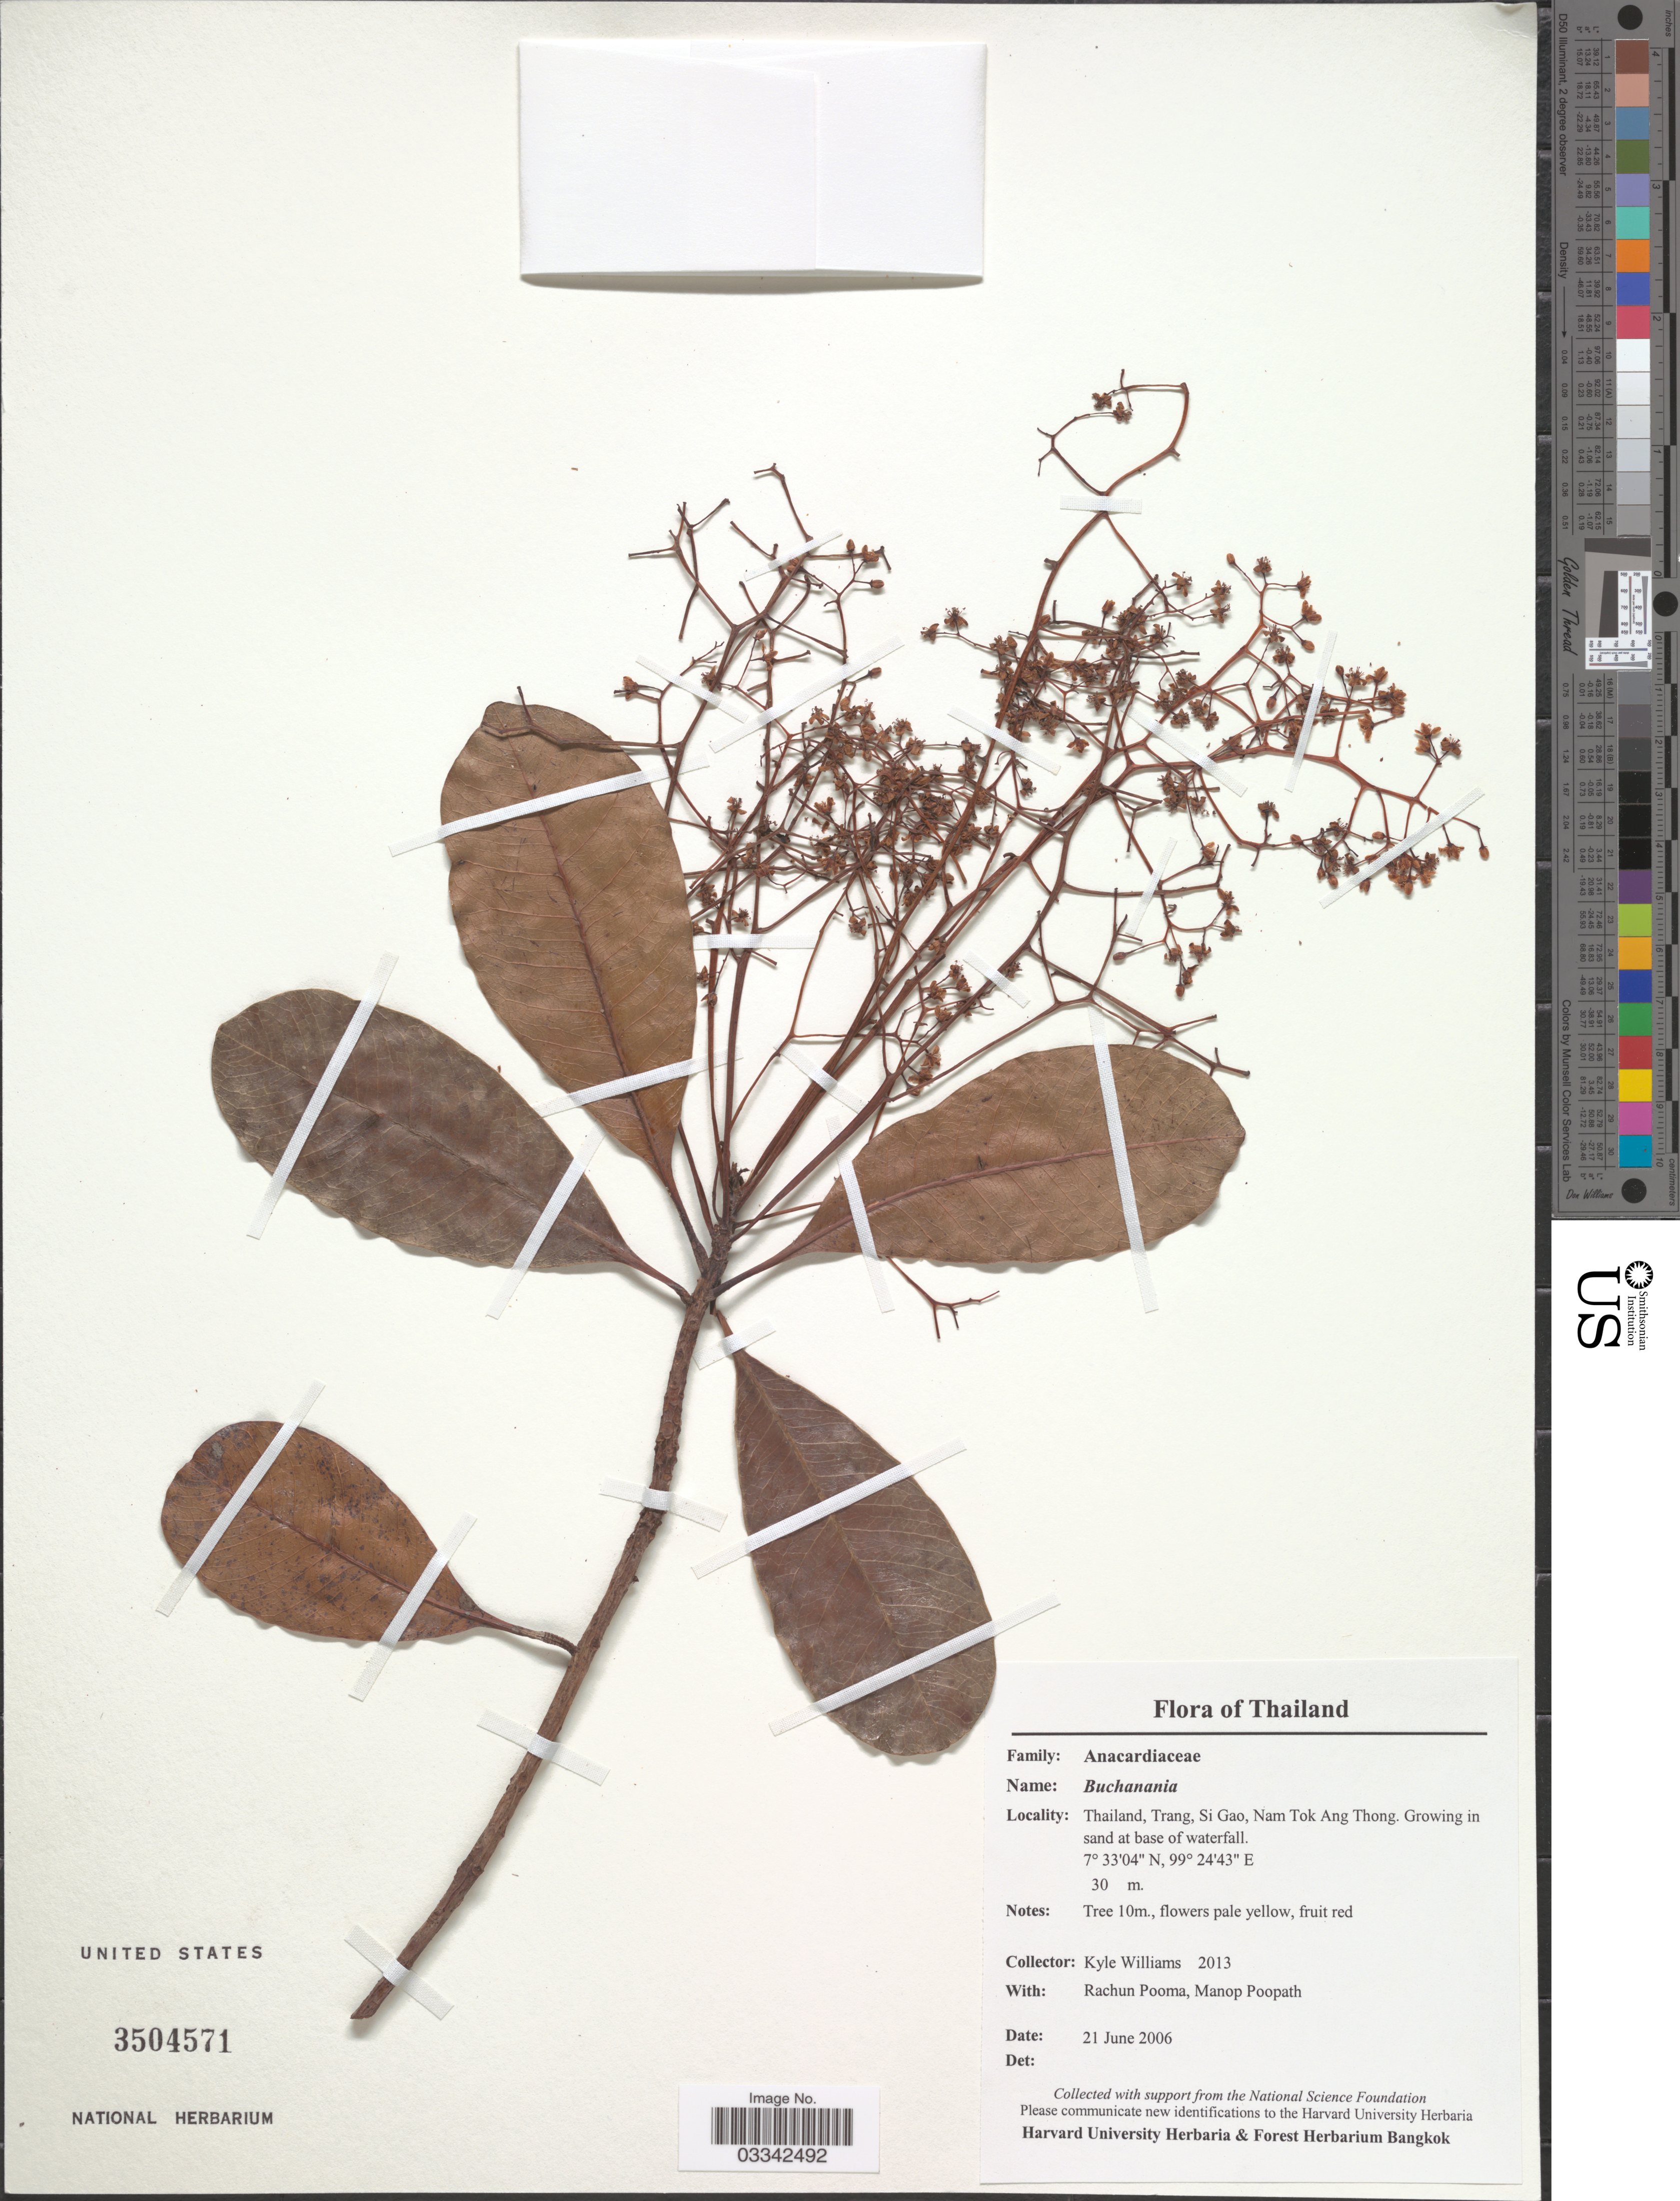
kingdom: Plantae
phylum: Tracheophyta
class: Magnoliopsida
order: Sapindales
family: Anacardiaceae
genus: Buchanania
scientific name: Buchanania sp.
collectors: K. J. Williams, R. Pooma & M. Poopath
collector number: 2013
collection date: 2006-06-21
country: Thailand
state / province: Trang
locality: Si Gao, Nam Tok Ang Thong. Growing in sand at base of waterfall.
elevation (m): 30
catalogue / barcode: US 3504571